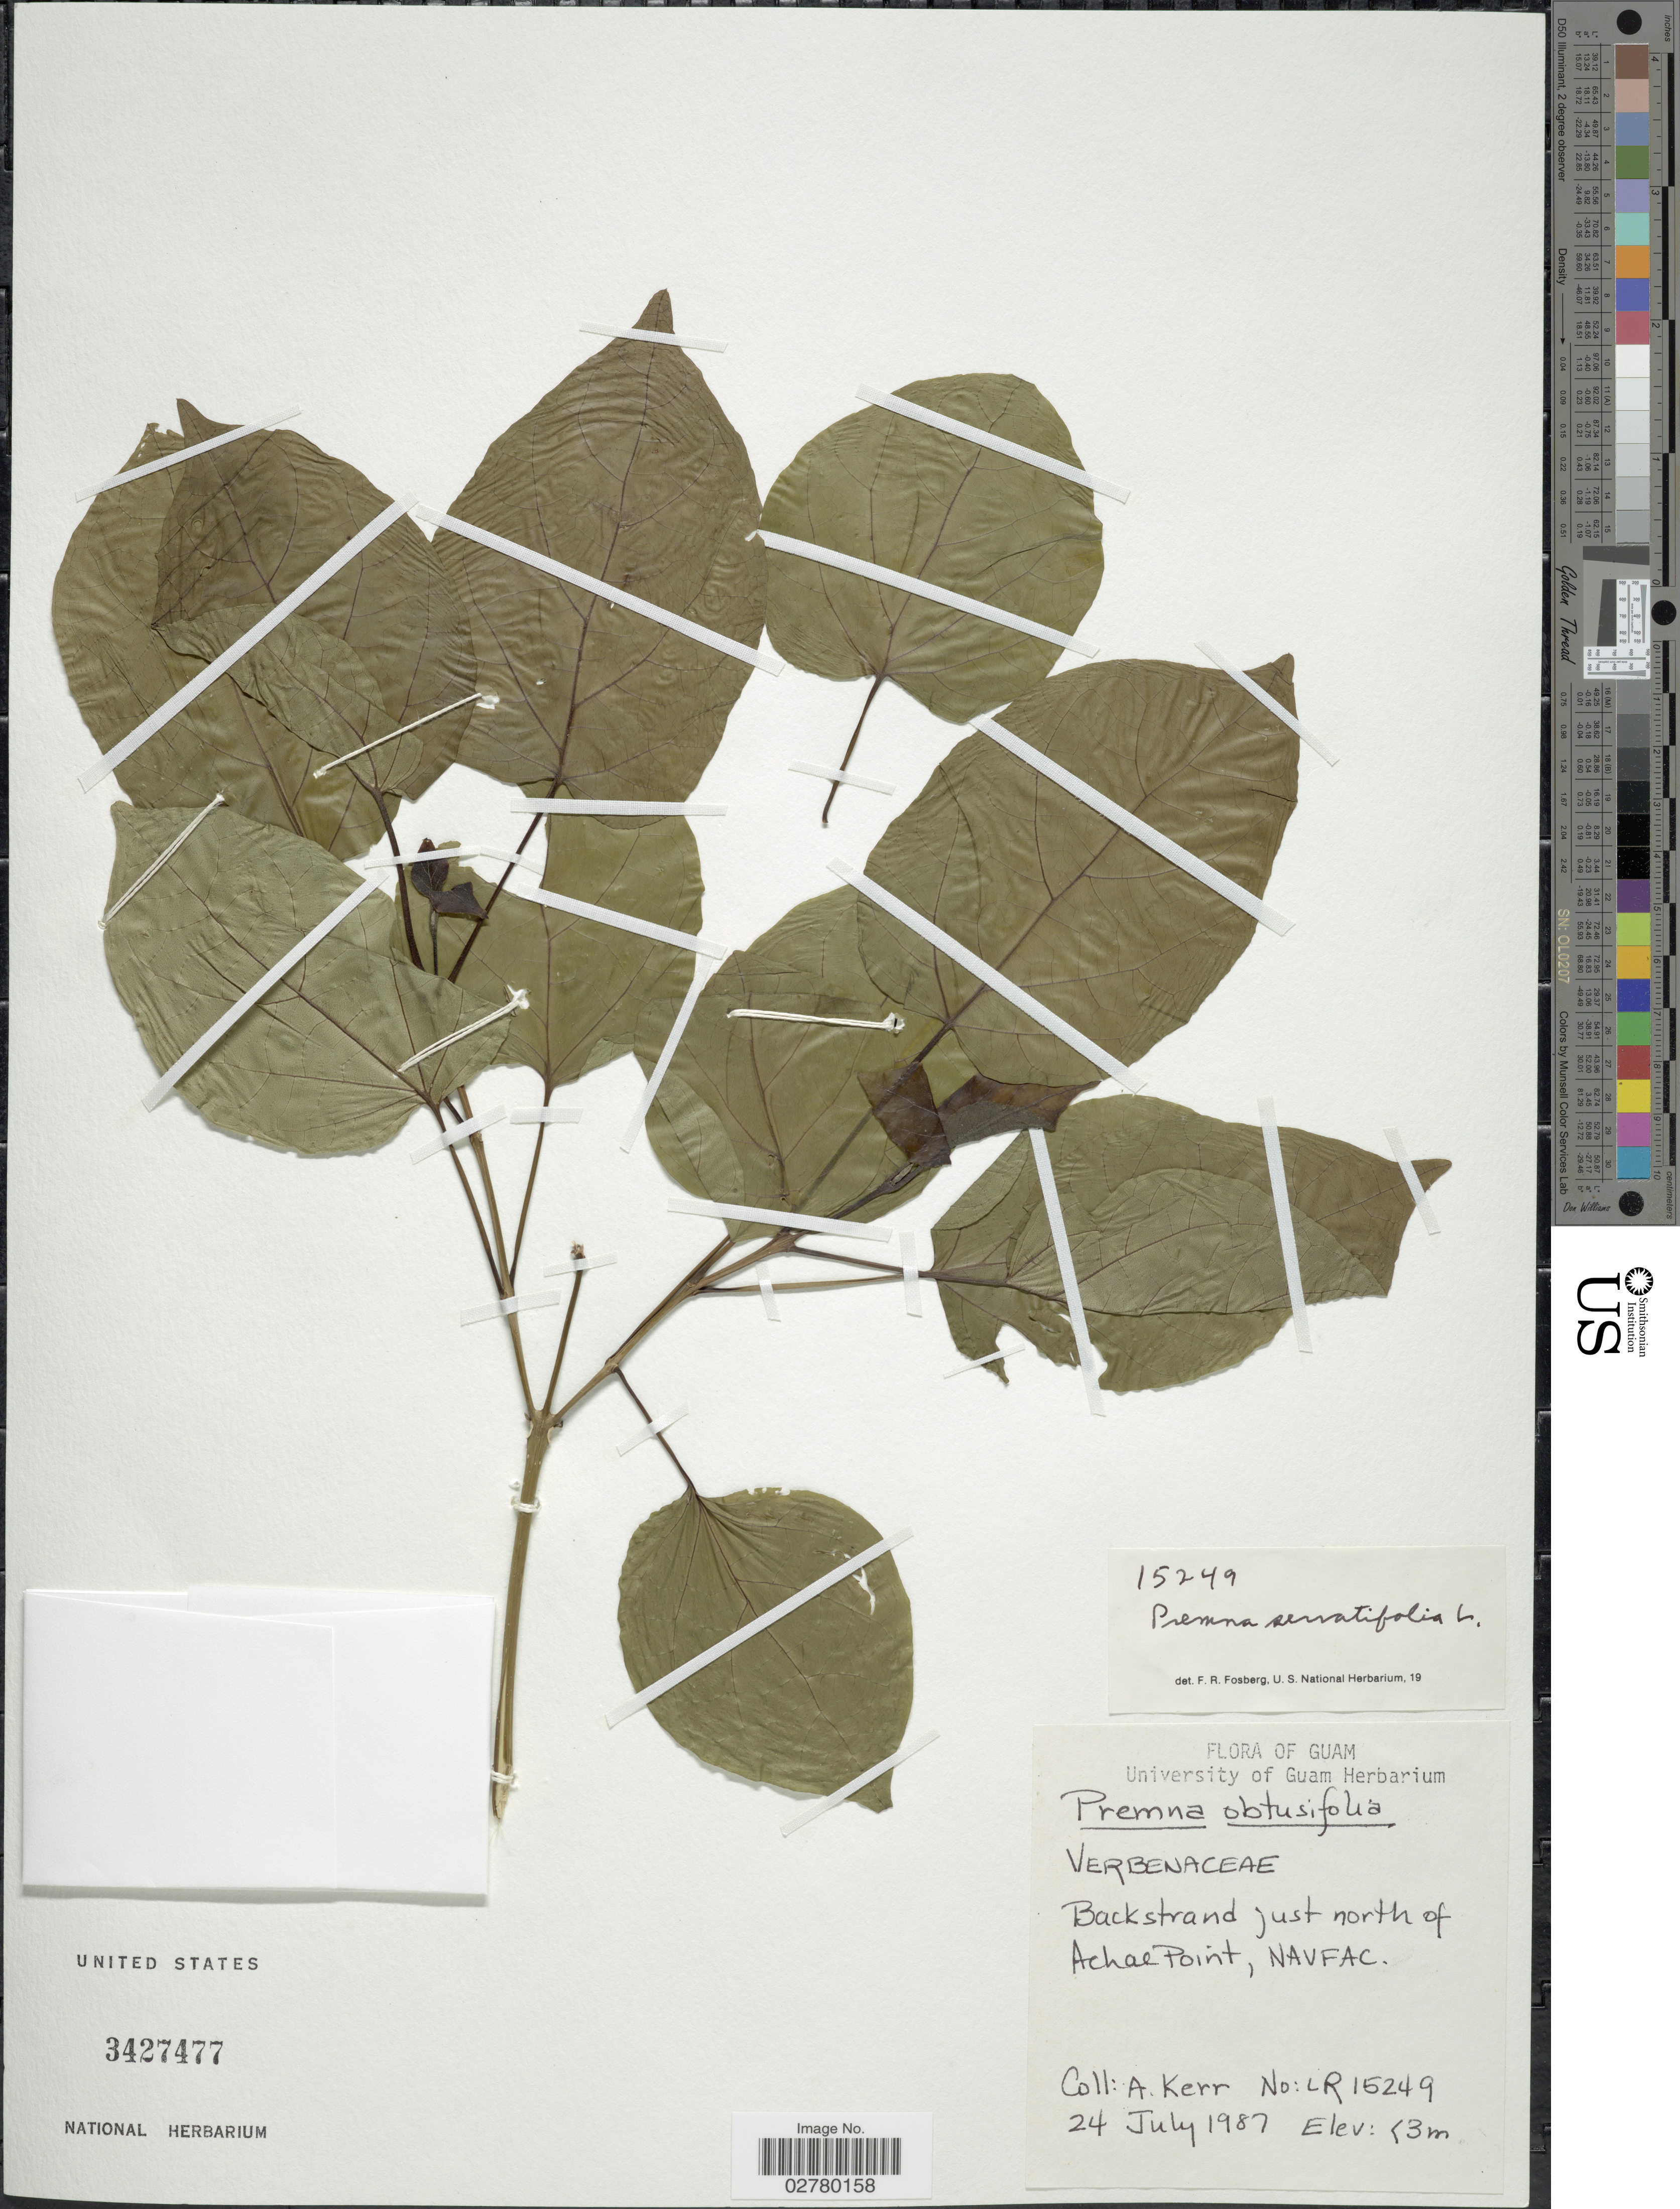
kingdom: Plantae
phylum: Tracheophyta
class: Magnoliopsida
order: Lamiales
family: Lamiaceae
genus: Premna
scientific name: Premna serratifolia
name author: L.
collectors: A. Kerr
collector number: LR15249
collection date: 1987-07-24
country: Guam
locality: Backstrand just north of Achae Point, NAVFAC.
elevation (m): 3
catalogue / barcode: US 3427477